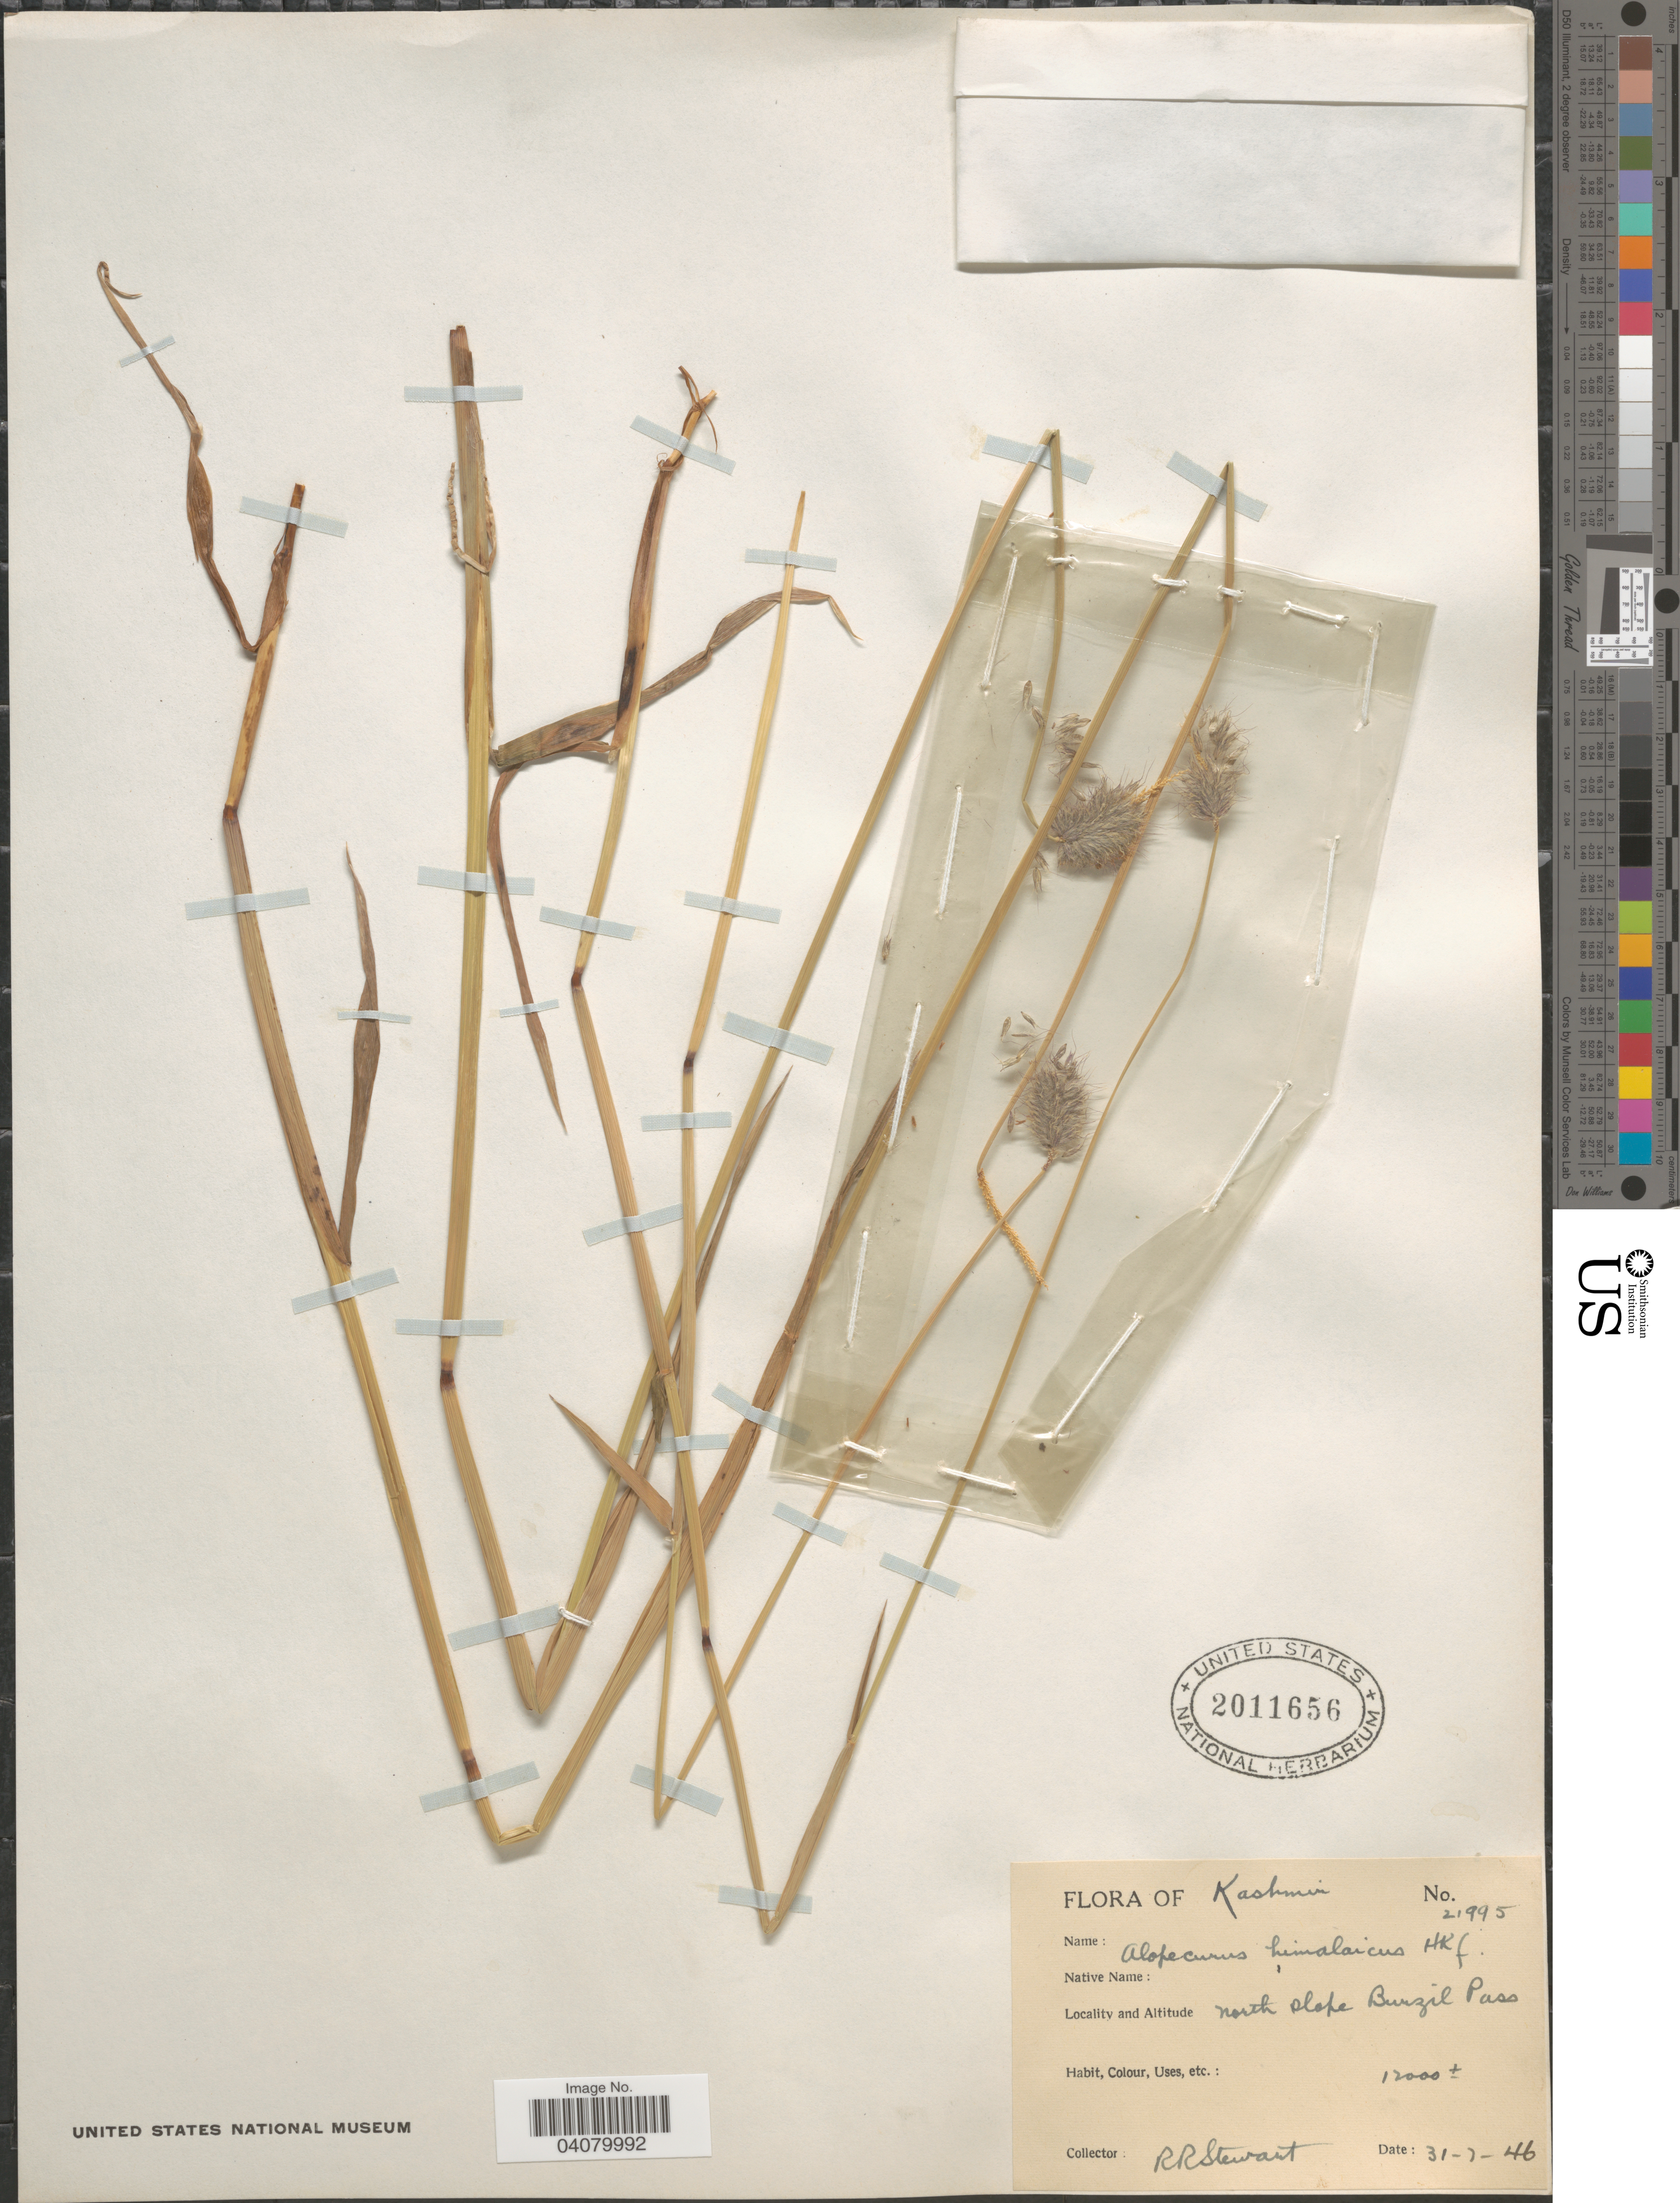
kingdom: Plantae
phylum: Tracheophyta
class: Liliopsida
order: Poales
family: Poaceae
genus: Alopecurus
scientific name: Alopecurus himalaicus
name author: Hook. f.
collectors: R. Stewart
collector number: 21995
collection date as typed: Transcribed d/m/y: 31/7/46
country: India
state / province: Jammu and Kashmir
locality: Kashmir. North slope Burzil Pass.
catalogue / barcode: US 2011656